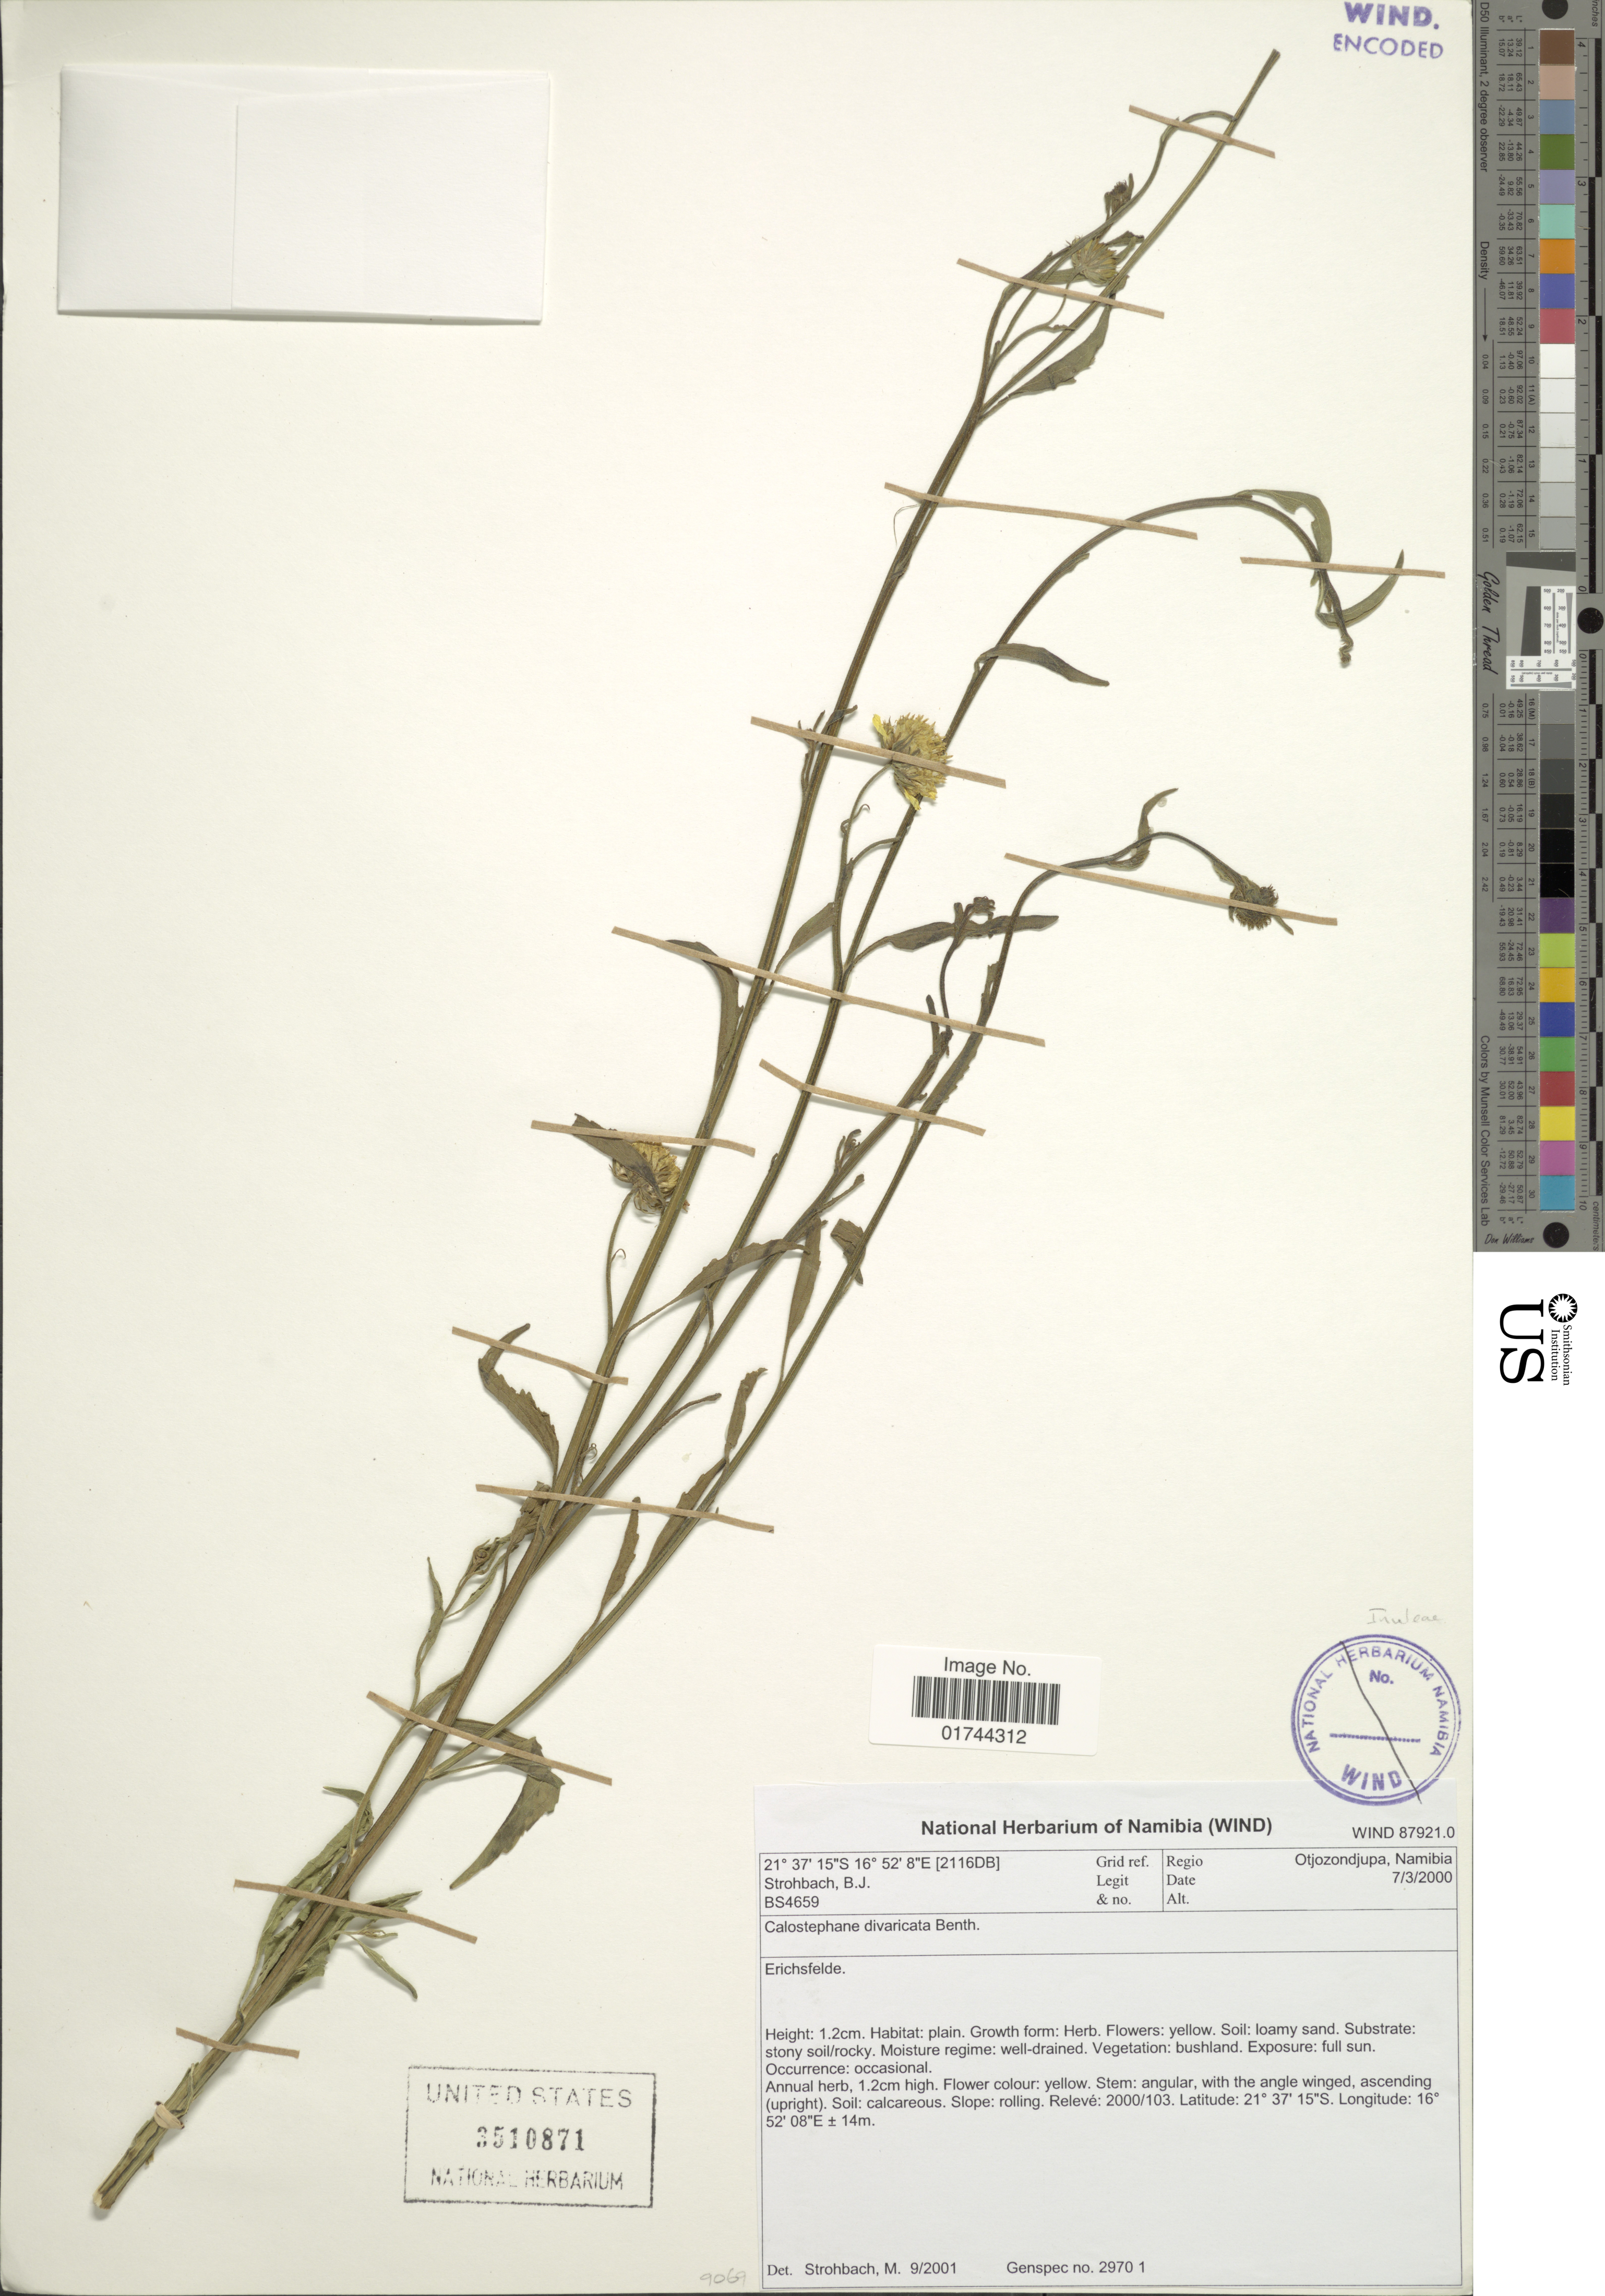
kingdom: Plantae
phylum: Tracheophyta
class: Magnoliopsida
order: Asterales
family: Asteraceae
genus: Calostephane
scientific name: Calostephane divaricata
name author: Benth.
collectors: B. Strohbach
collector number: BS4659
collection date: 2000-03-07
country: Namibia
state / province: Otjozondjupa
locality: Erichsfelde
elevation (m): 14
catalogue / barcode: US 3510871